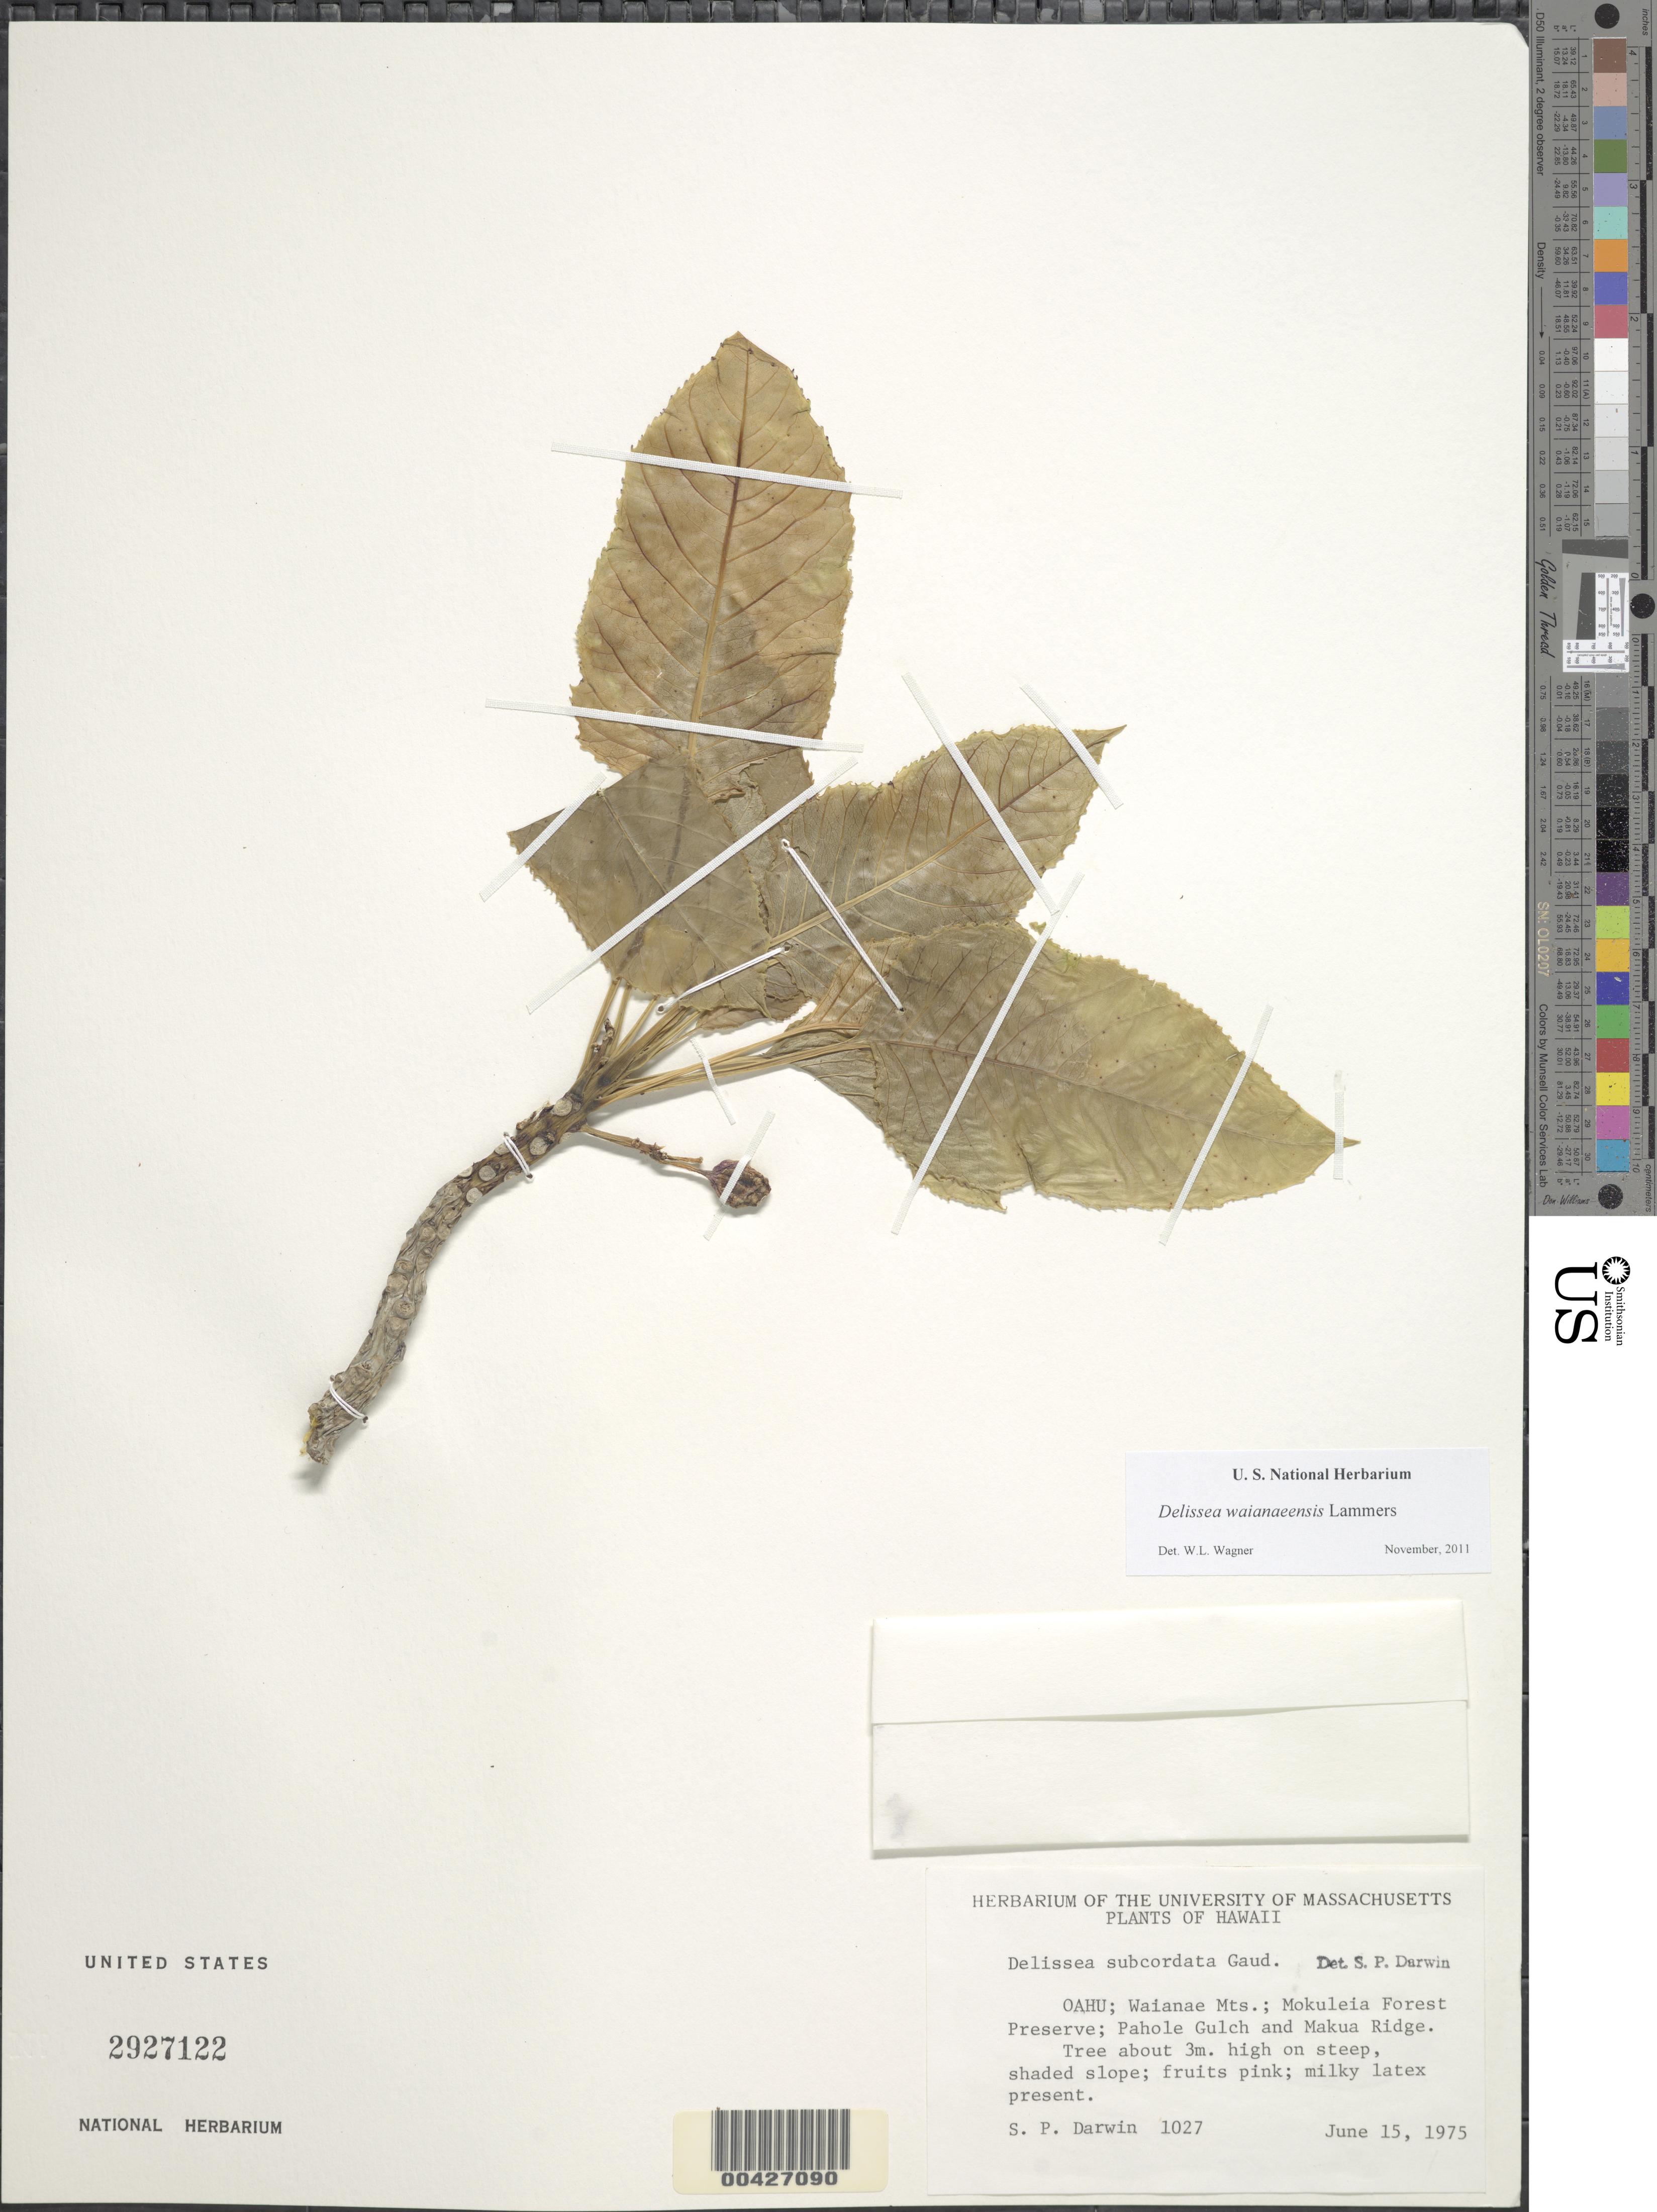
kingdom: Plantae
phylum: Tracheophyta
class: Magnoliopsida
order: Asterales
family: Campanulaceae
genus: Delissea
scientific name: Delissea waianaeensis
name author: Lammers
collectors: S. P. Darwin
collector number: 1027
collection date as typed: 15 Jun 1975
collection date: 1975-06-15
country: United States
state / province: Hawaii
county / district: Honolulu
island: Oahu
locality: Waianae Mts.; Moluleia Forest Preserve; Pahole Gulch and Makua Ridge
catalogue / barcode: US 1027